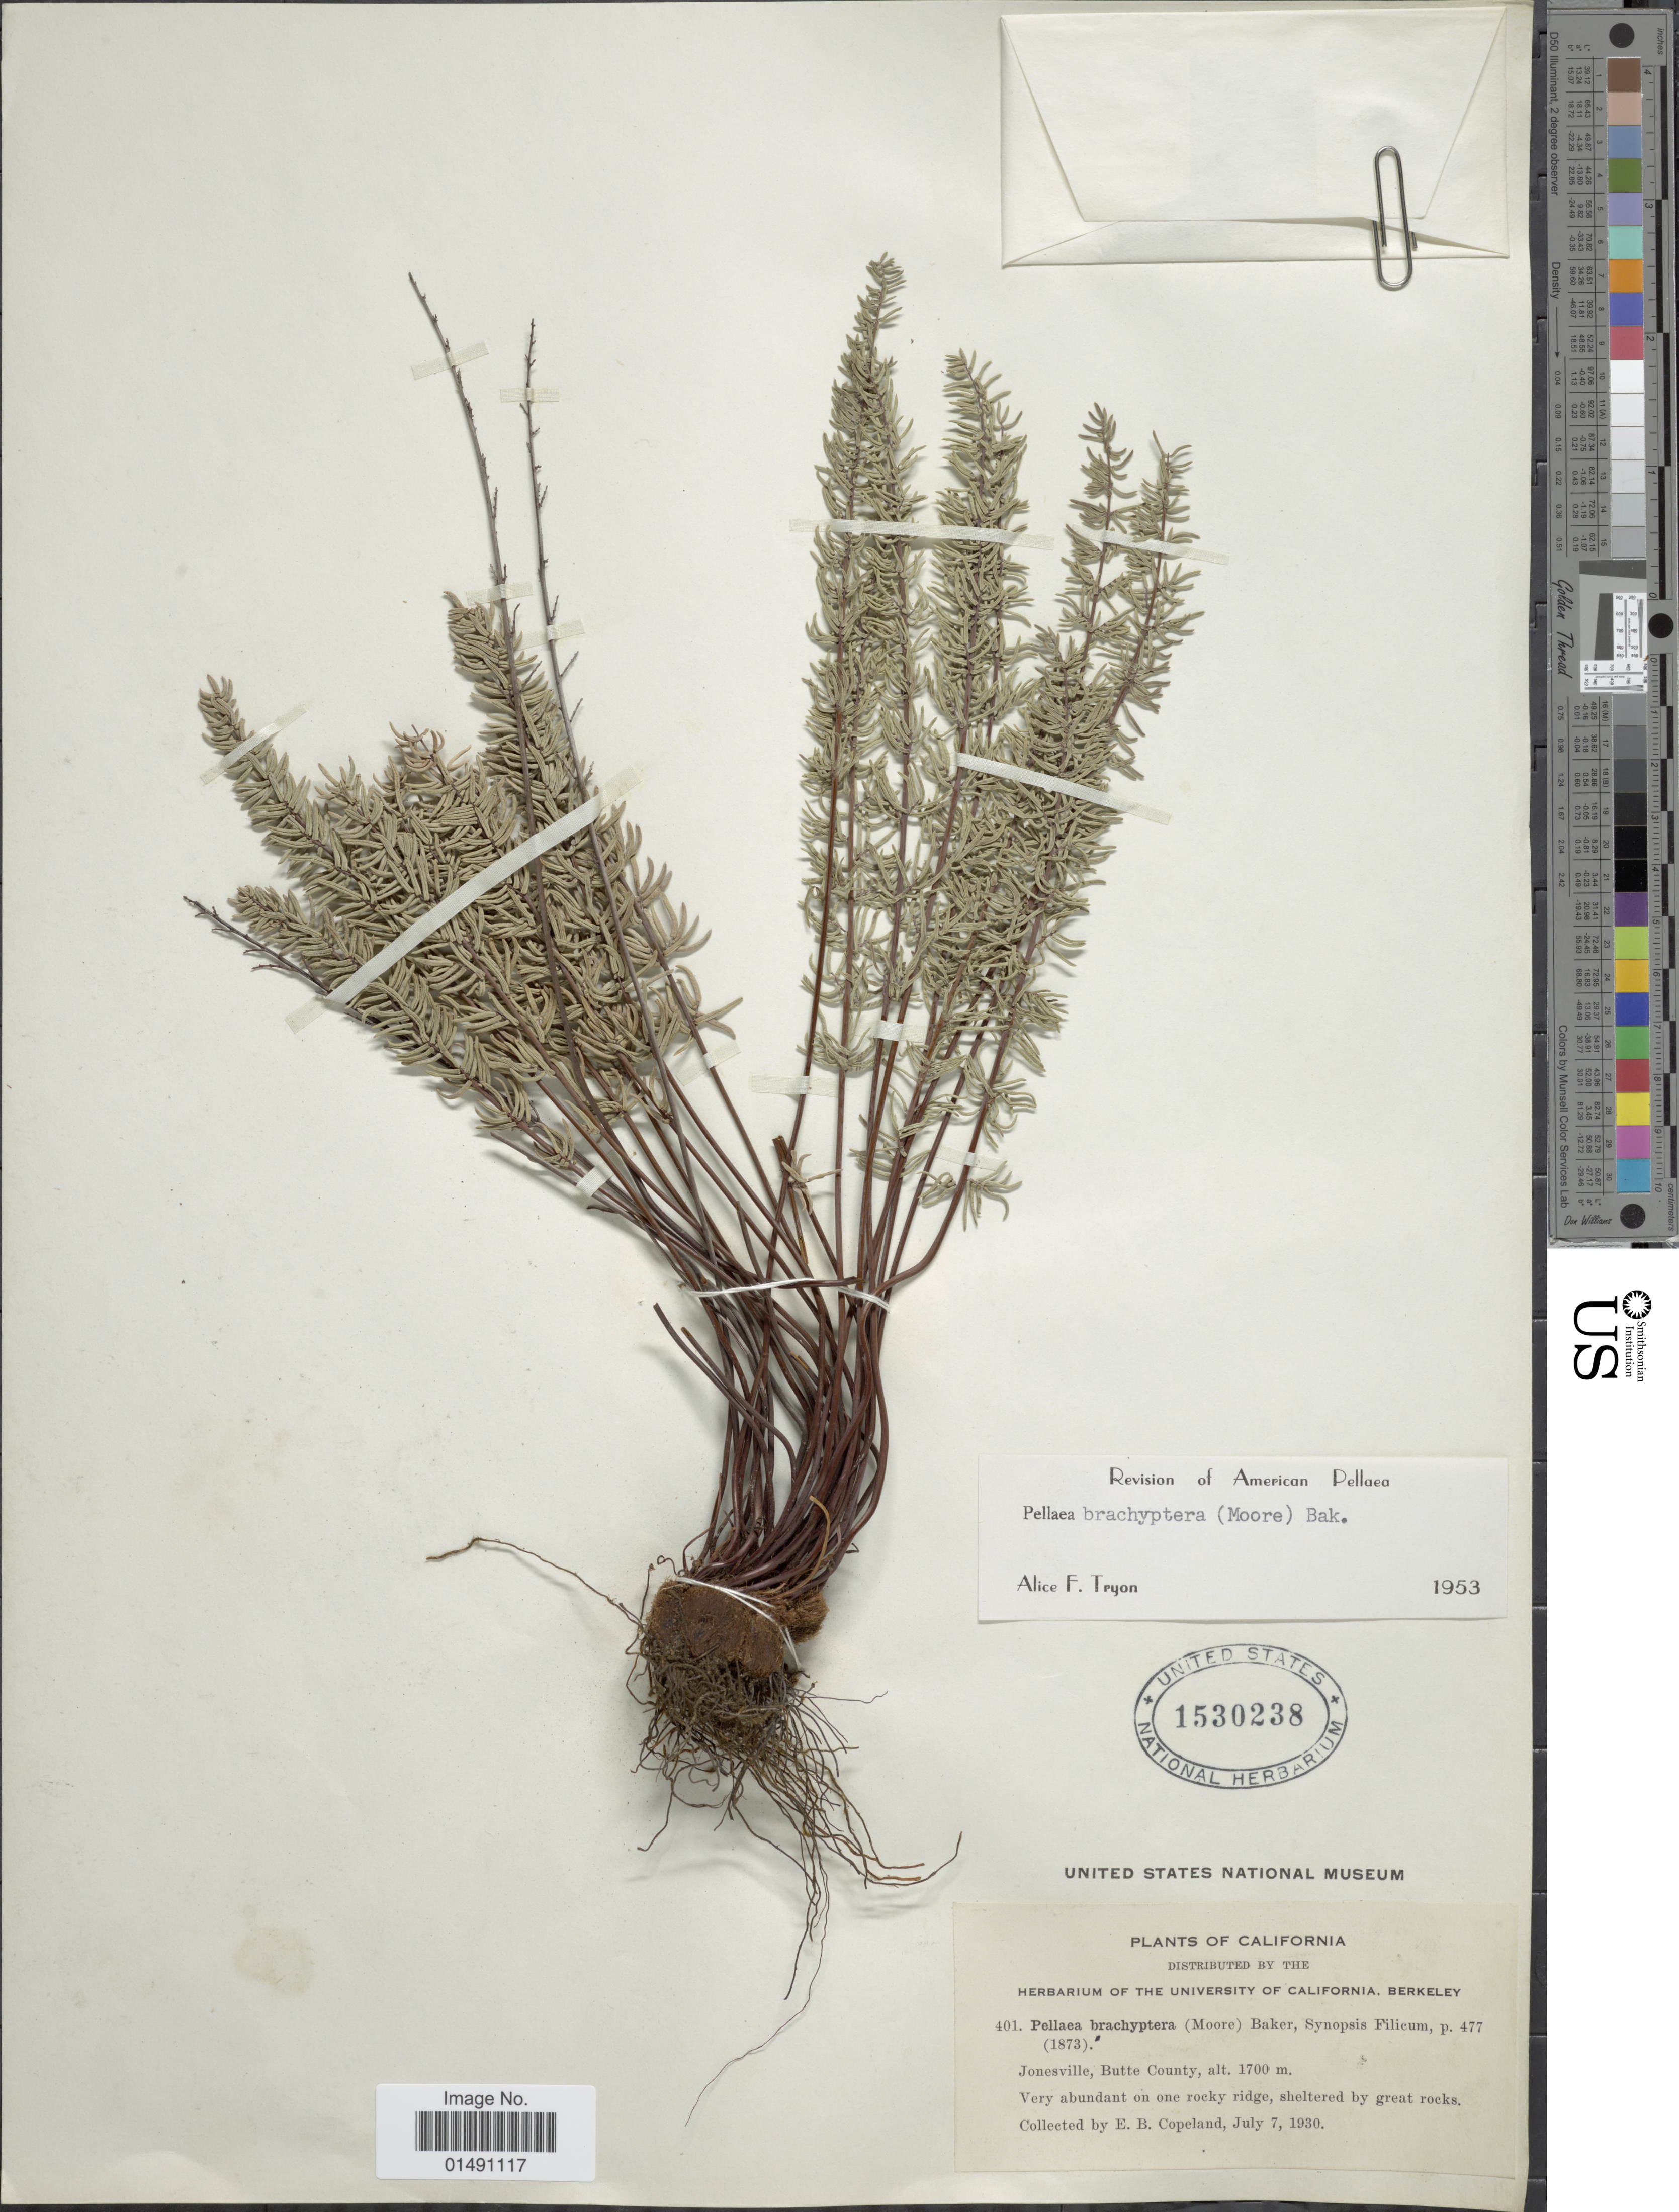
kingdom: Plantae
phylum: Tracheophyta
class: Polypodiopsida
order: Polypodiales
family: Pteridaceae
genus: Pellaea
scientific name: Pellaea brachyptera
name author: (T. Moore) Baker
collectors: E. B. Copeland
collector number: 401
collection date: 1930-01-07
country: United States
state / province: California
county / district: Butte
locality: Jonesville, Butte County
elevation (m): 1700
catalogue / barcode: US 1530238